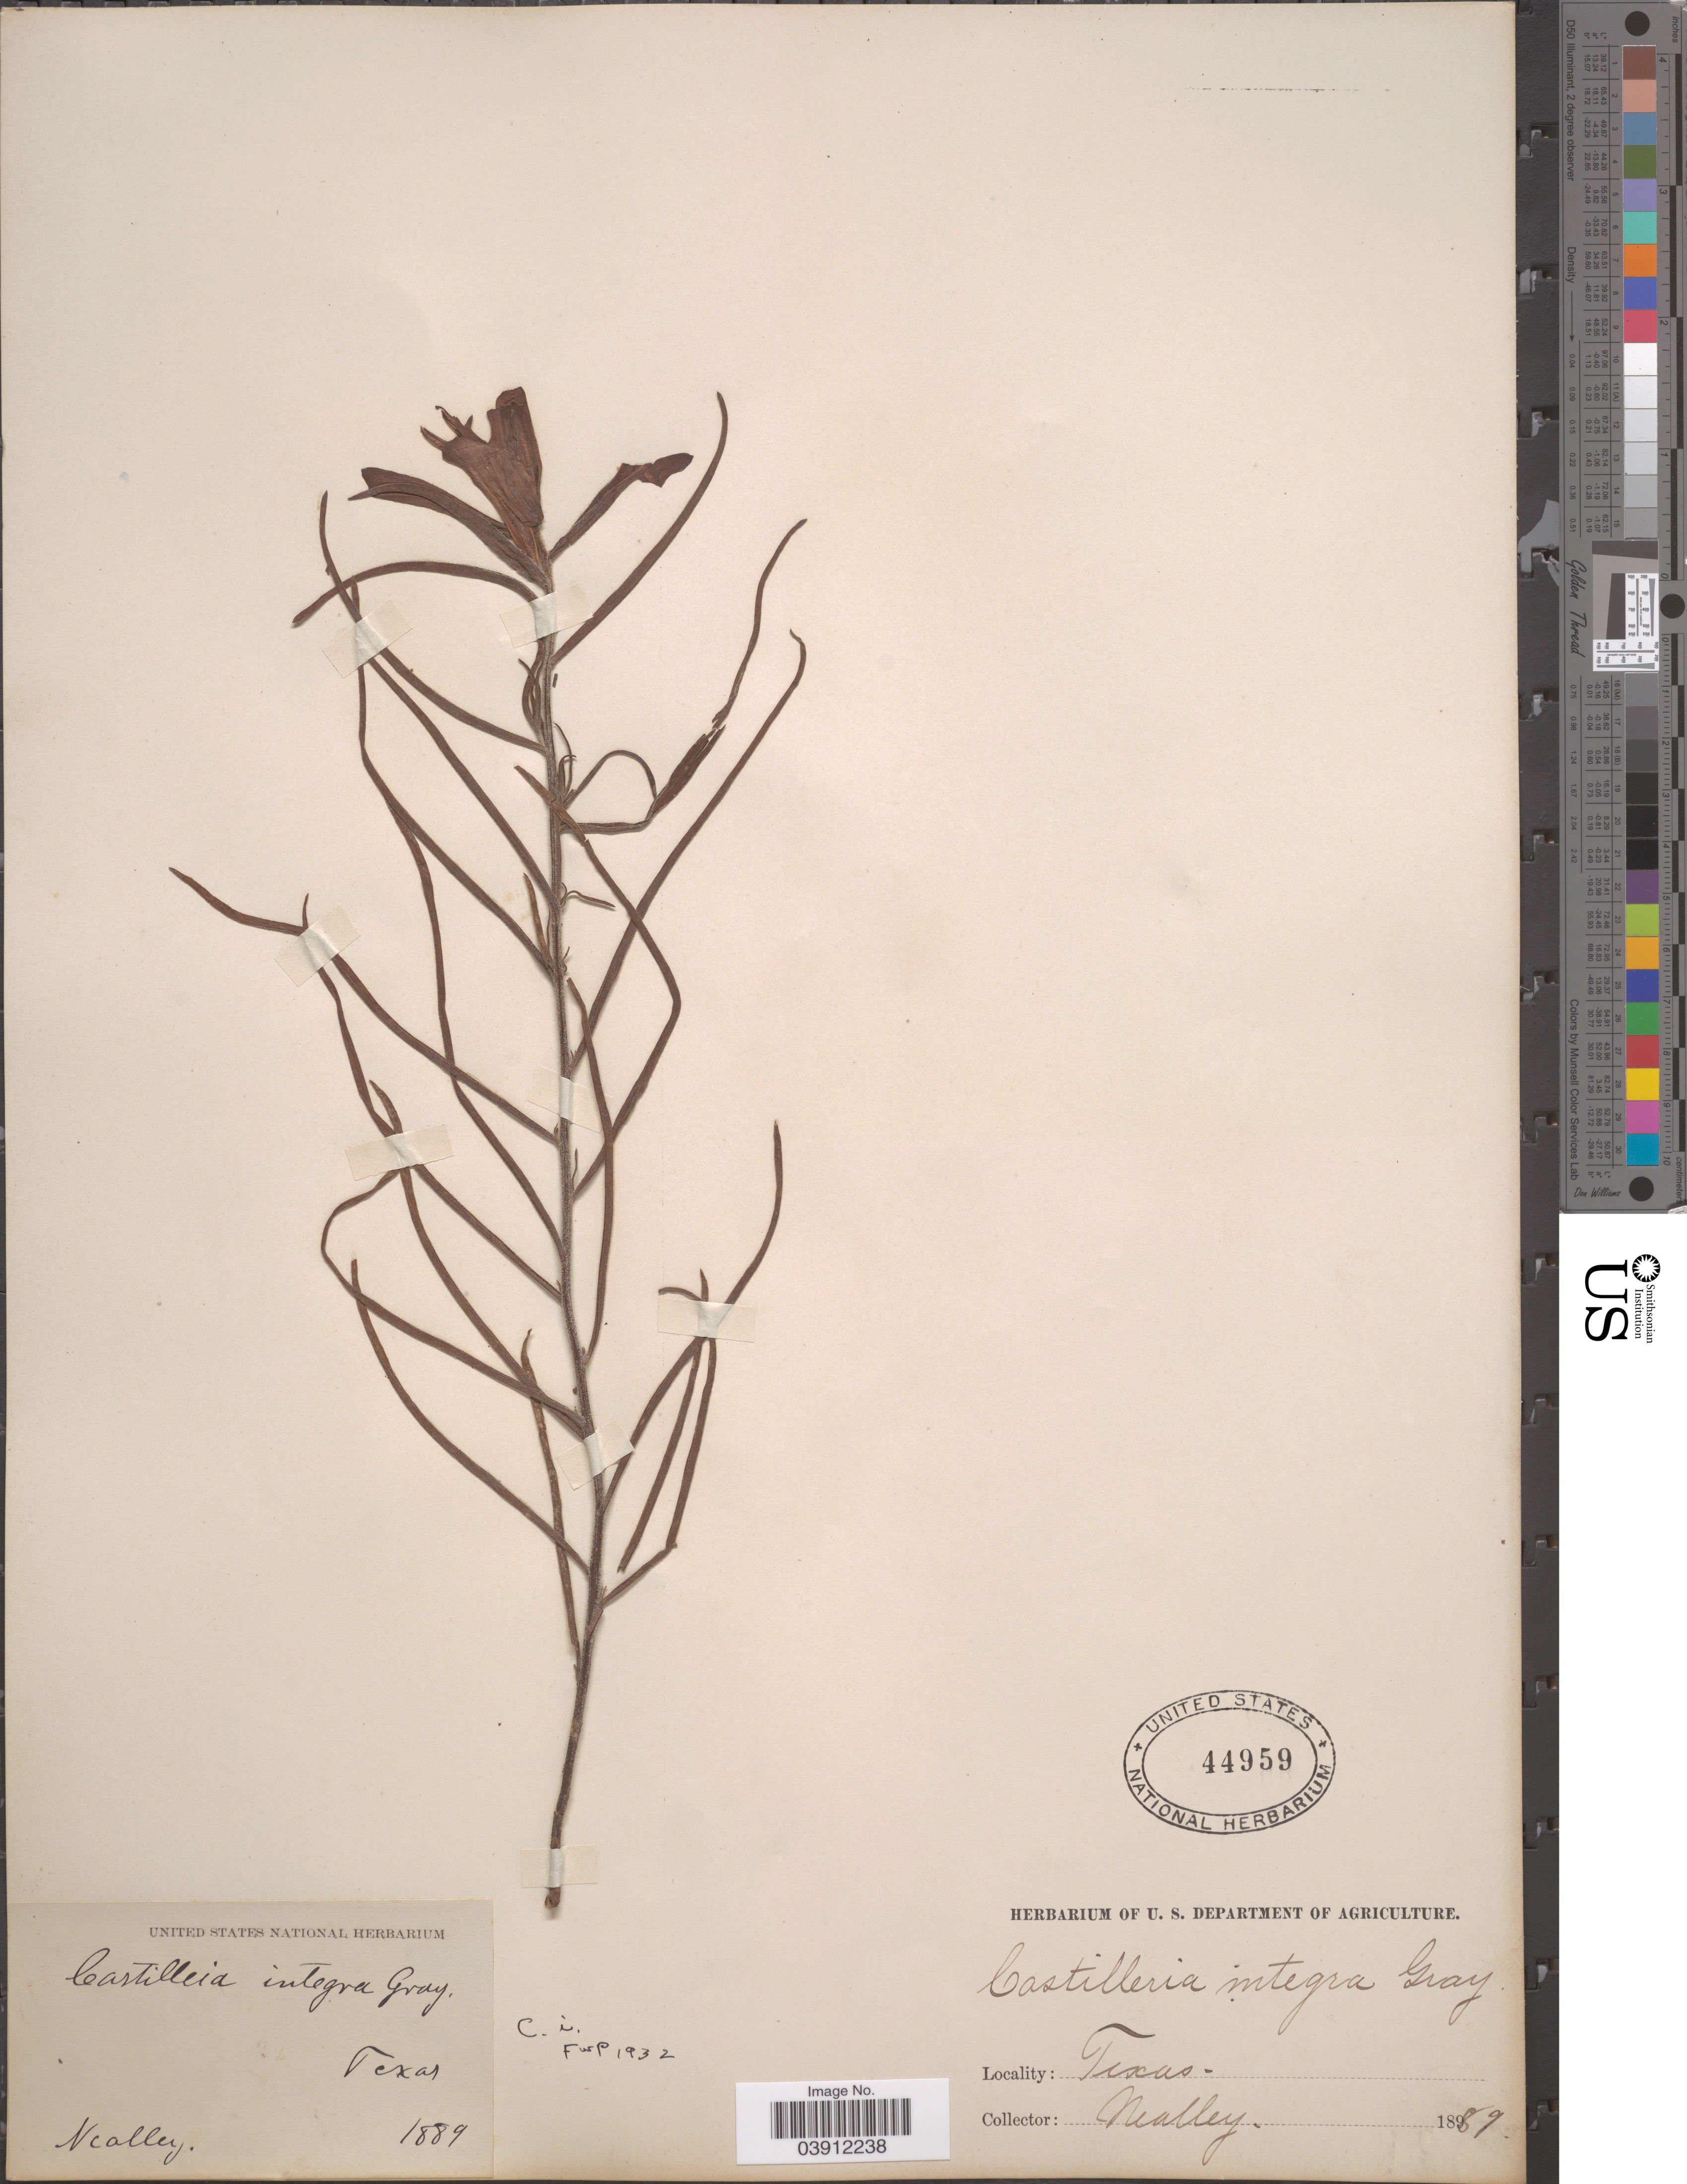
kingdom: Plantae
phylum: Tracheophyta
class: Magnoliopsida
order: Lamiales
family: Orobanchaceae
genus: Castilleja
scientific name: Castilleja integra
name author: A. Gray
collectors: Nealley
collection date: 1889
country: United States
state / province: Texas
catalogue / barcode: US 44959